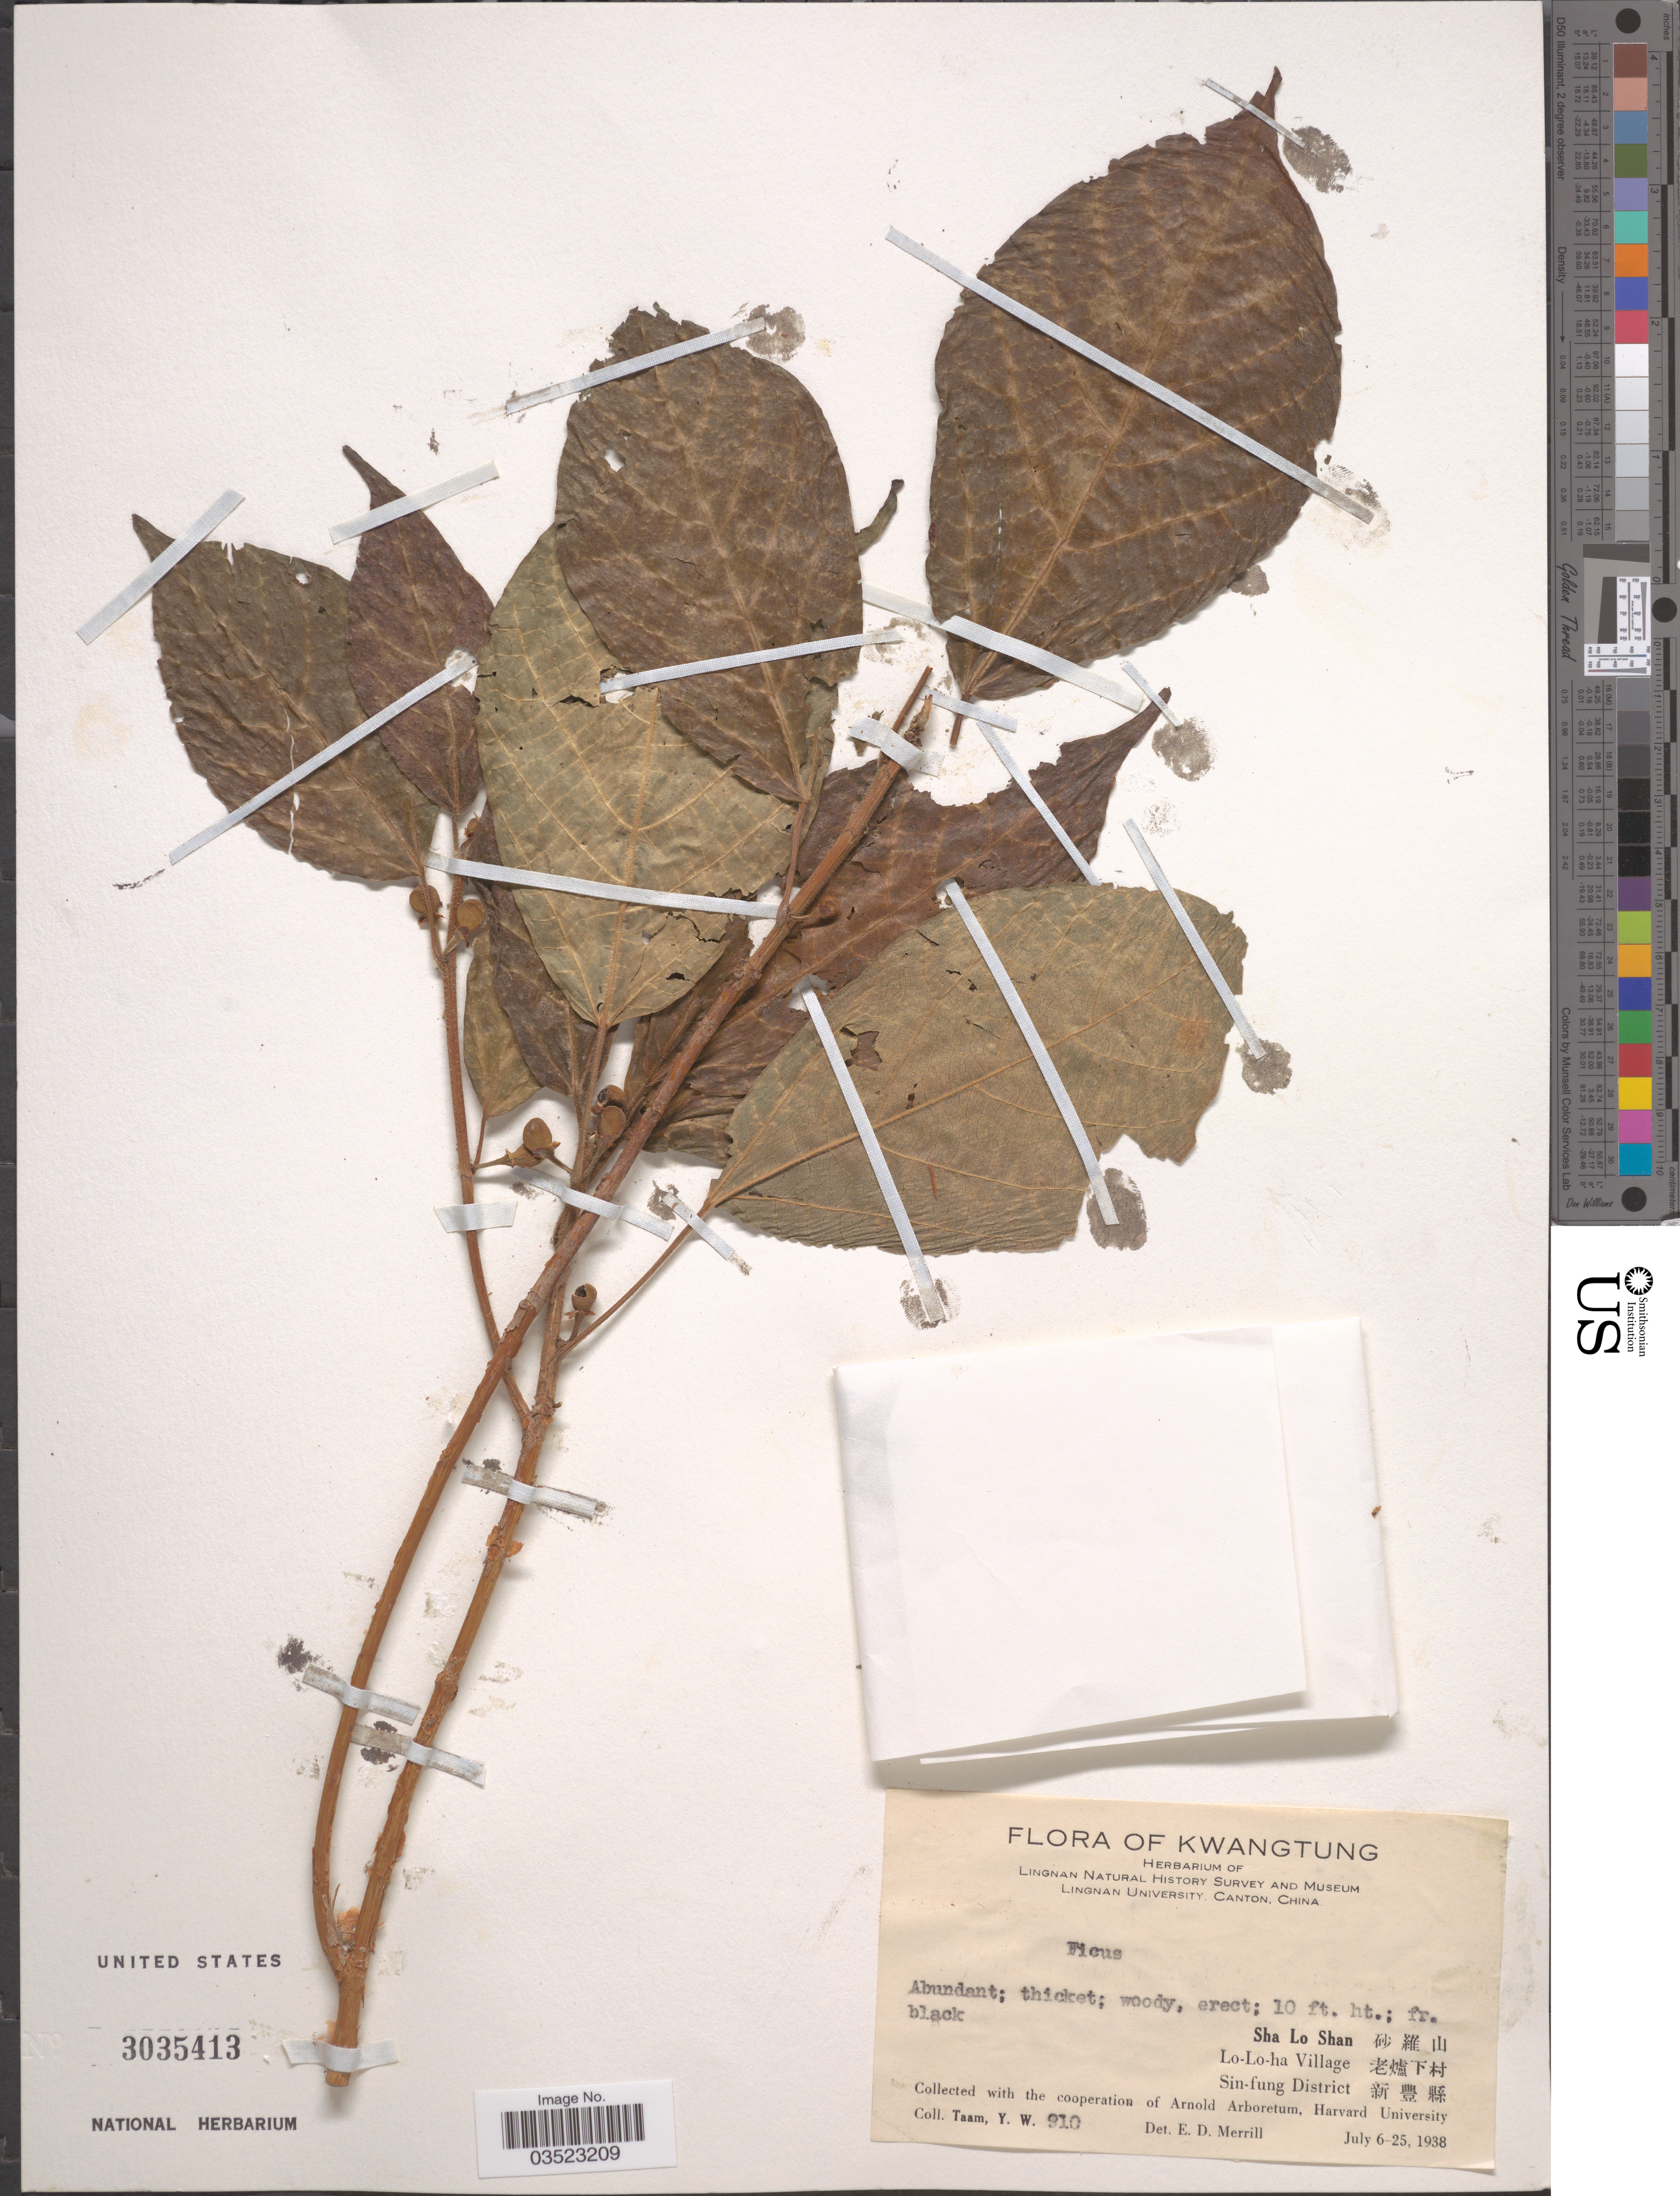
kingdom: Plantae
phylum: Tracheophyta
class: Magnoliopsida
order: Rosales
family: Moraceae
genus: Ficus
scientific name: Ficus sp.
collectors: Y. W. Taam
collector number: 910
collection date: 1938-07-06/1938-07-25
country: China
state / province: Guangdong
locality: Kwangtung. Lingnan Natural History Survey and Museum Lingnan University. Sha Lo Shan X. Lo-Lo-ha Village X. Sin-fung District X.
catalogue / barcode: US 3035413